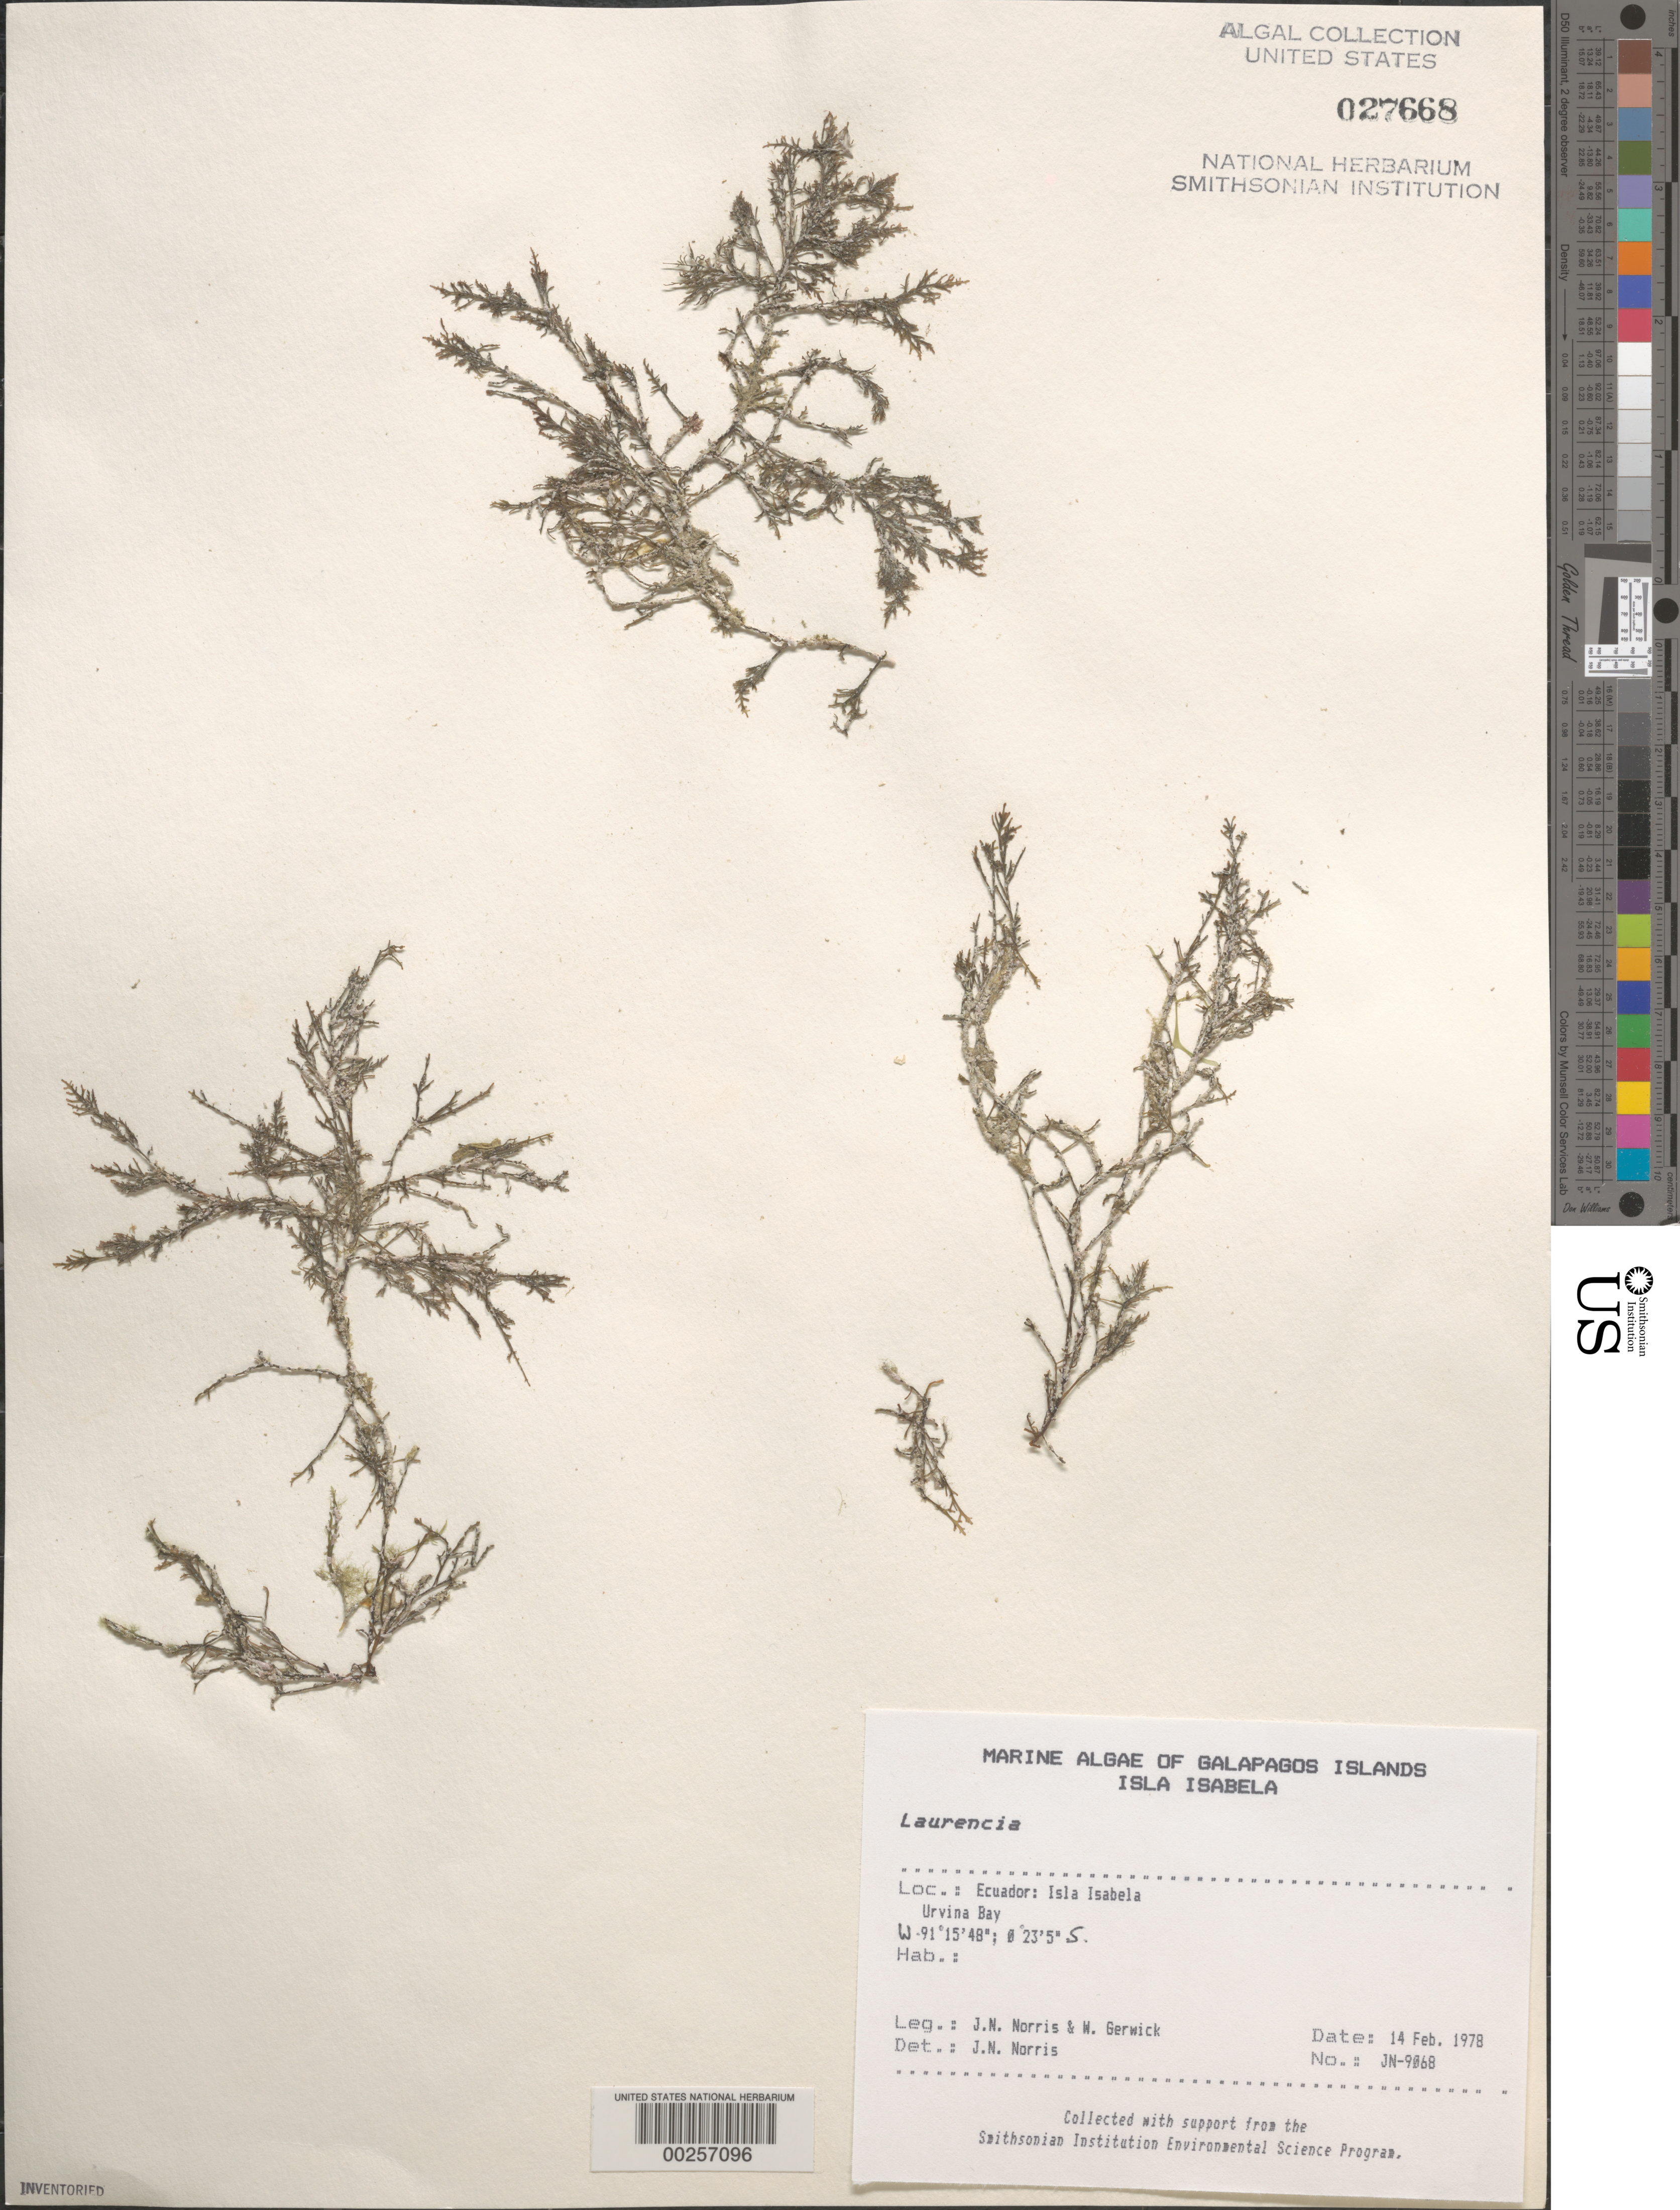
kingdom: Plantae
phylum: Rhodophyta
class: Florideophyceae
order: Ceramiales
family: Rhodomelaceae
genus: Laurencia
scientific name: Laurencia sp.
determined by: Norris, James N.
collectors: J. N. Norris & W. Gerwick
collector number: JN-9068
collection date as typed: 14 Feb 1978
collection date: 1978-02-14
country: Ecuador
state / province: Colón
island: Isabela [Albemarle]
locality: Urvina Bay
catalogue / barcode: US 27668